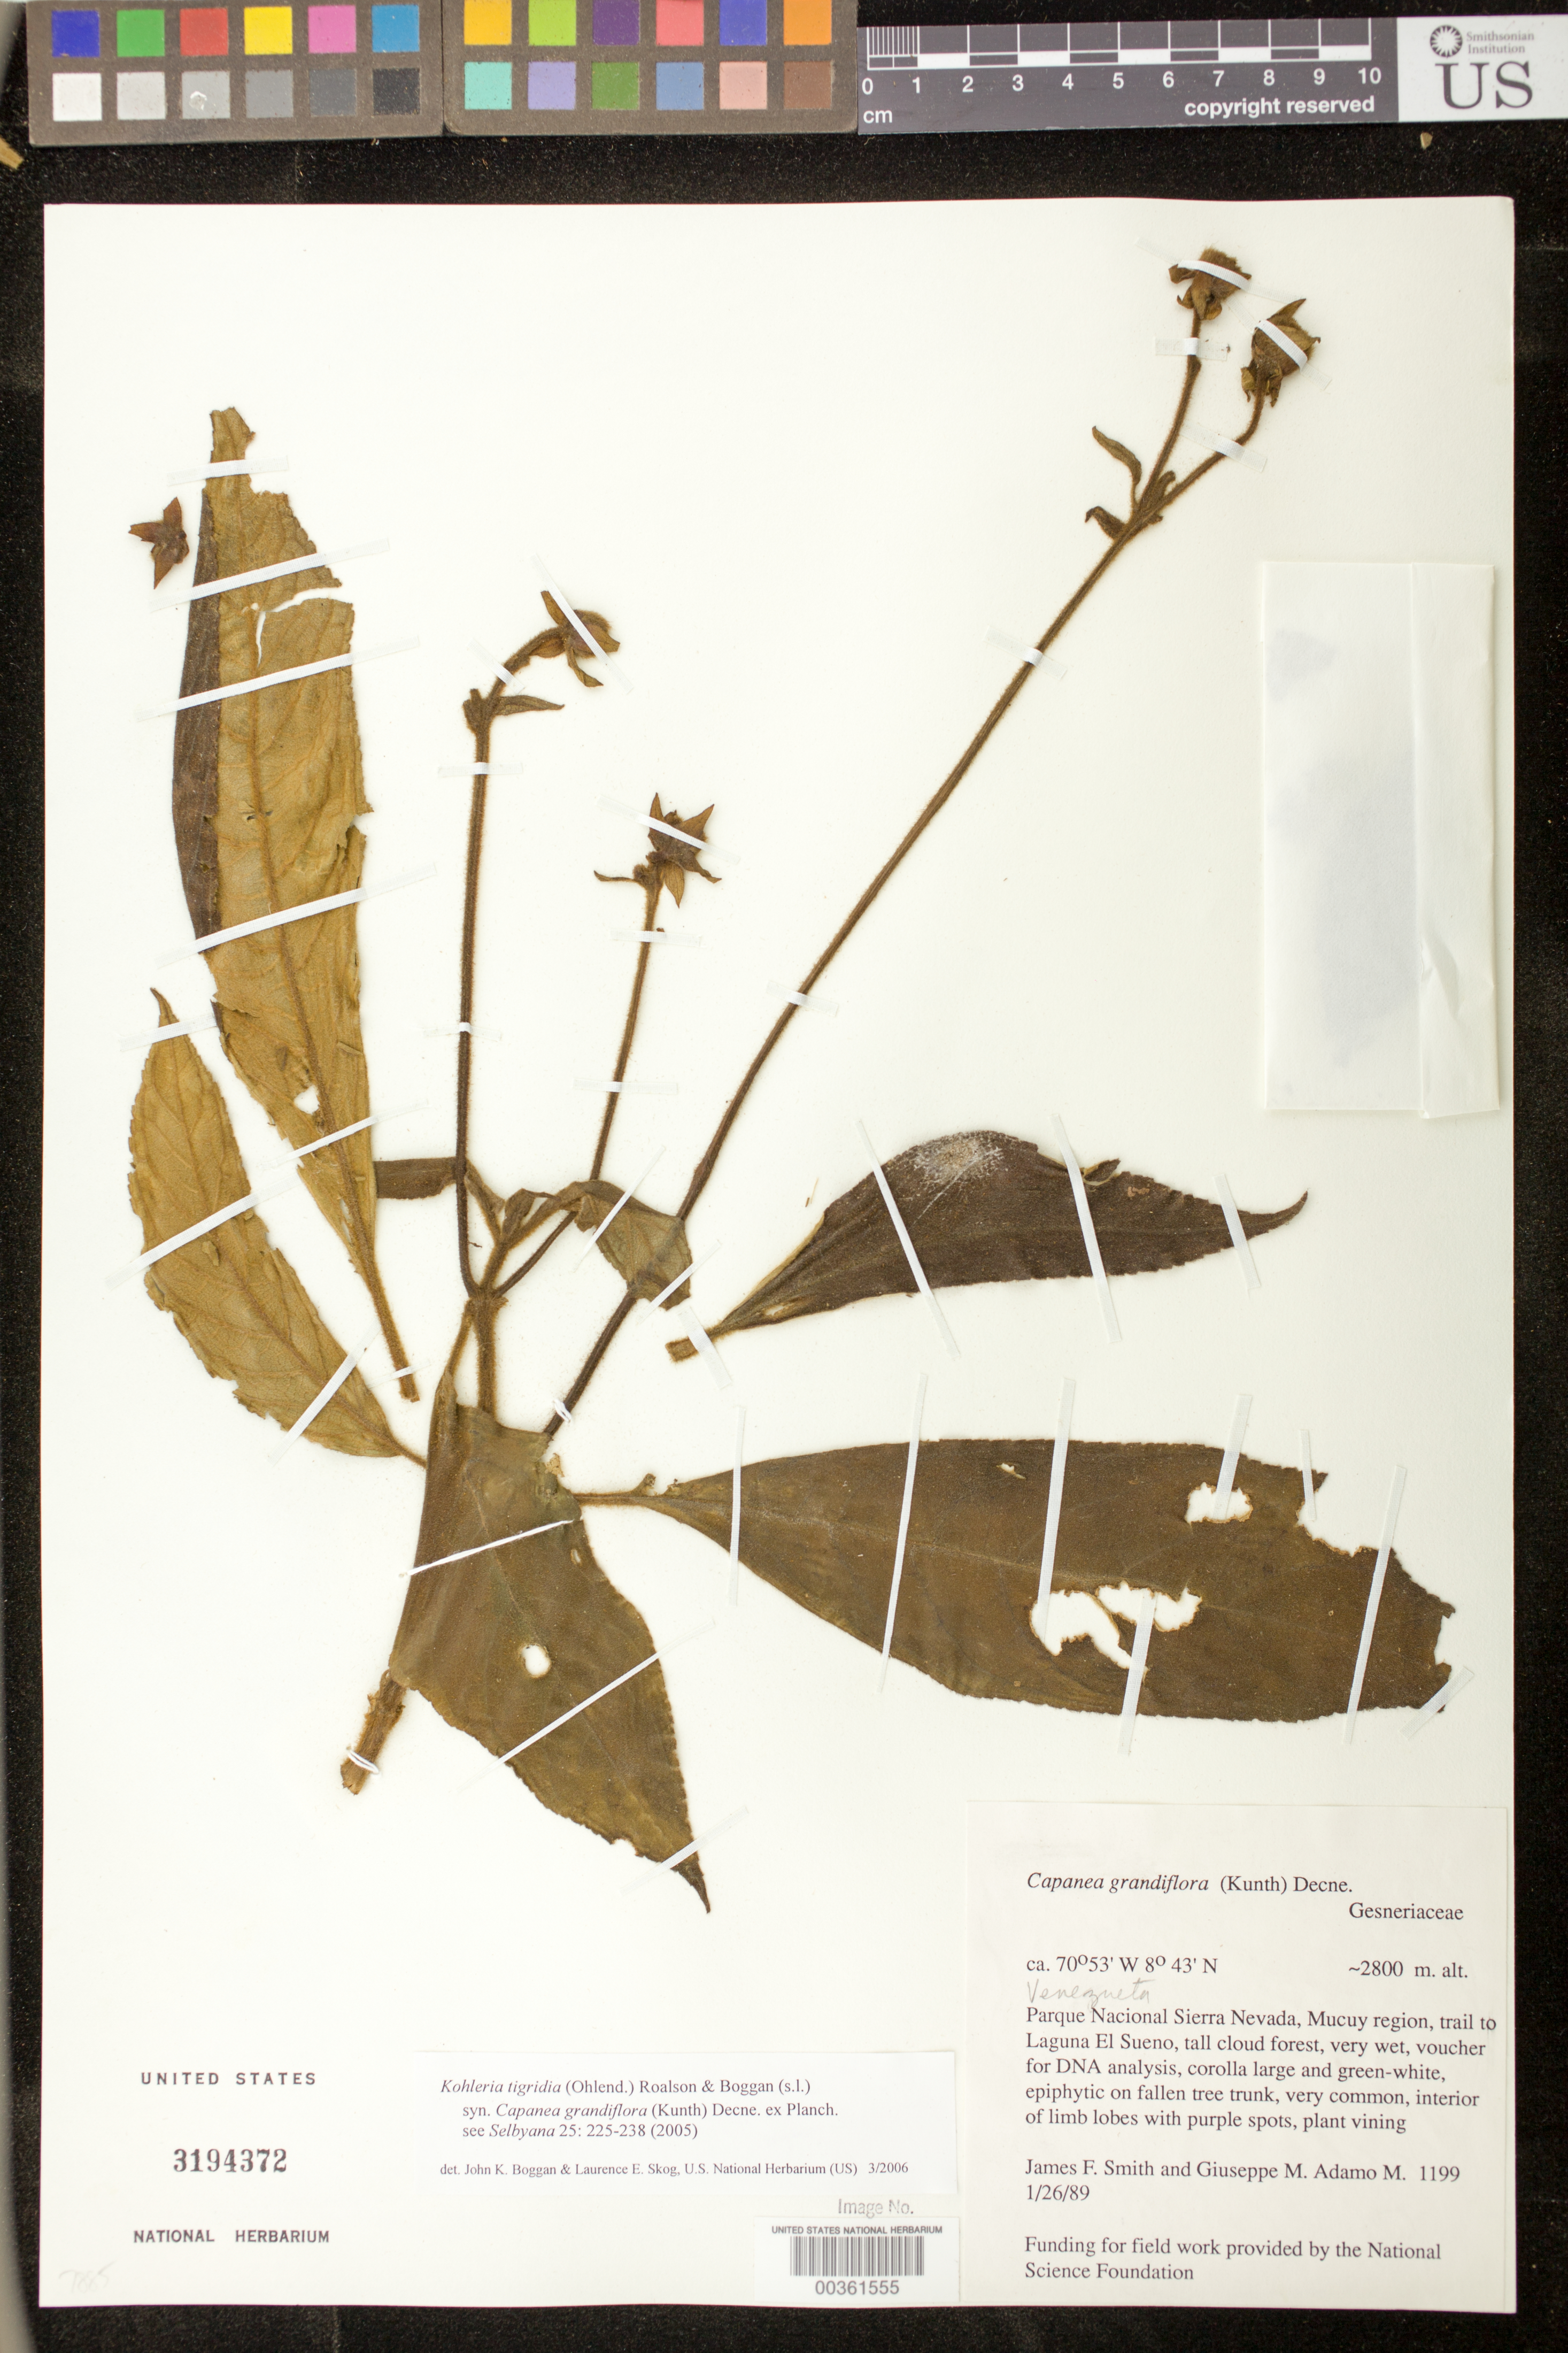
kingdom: Plantae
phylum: Tracheophyta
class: Magnoliopsida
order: Lamiales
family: Gesneriaceae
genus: Kohleria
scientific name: Kohleria tigridia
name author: (Ohlend.) Roalson & Boggan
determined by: Boggan, J. K.; Skog, L. E.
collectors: J. Smith & G. Adamo M.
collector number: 1199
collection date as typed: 26 Jan 1989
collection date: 1989-01-26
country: Venezuela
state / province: Mérida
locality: Parque Nacional Sierra Nevada, Mucuy region, trail to Laguna El Sueno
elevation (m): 2800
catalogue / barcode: US 3194372